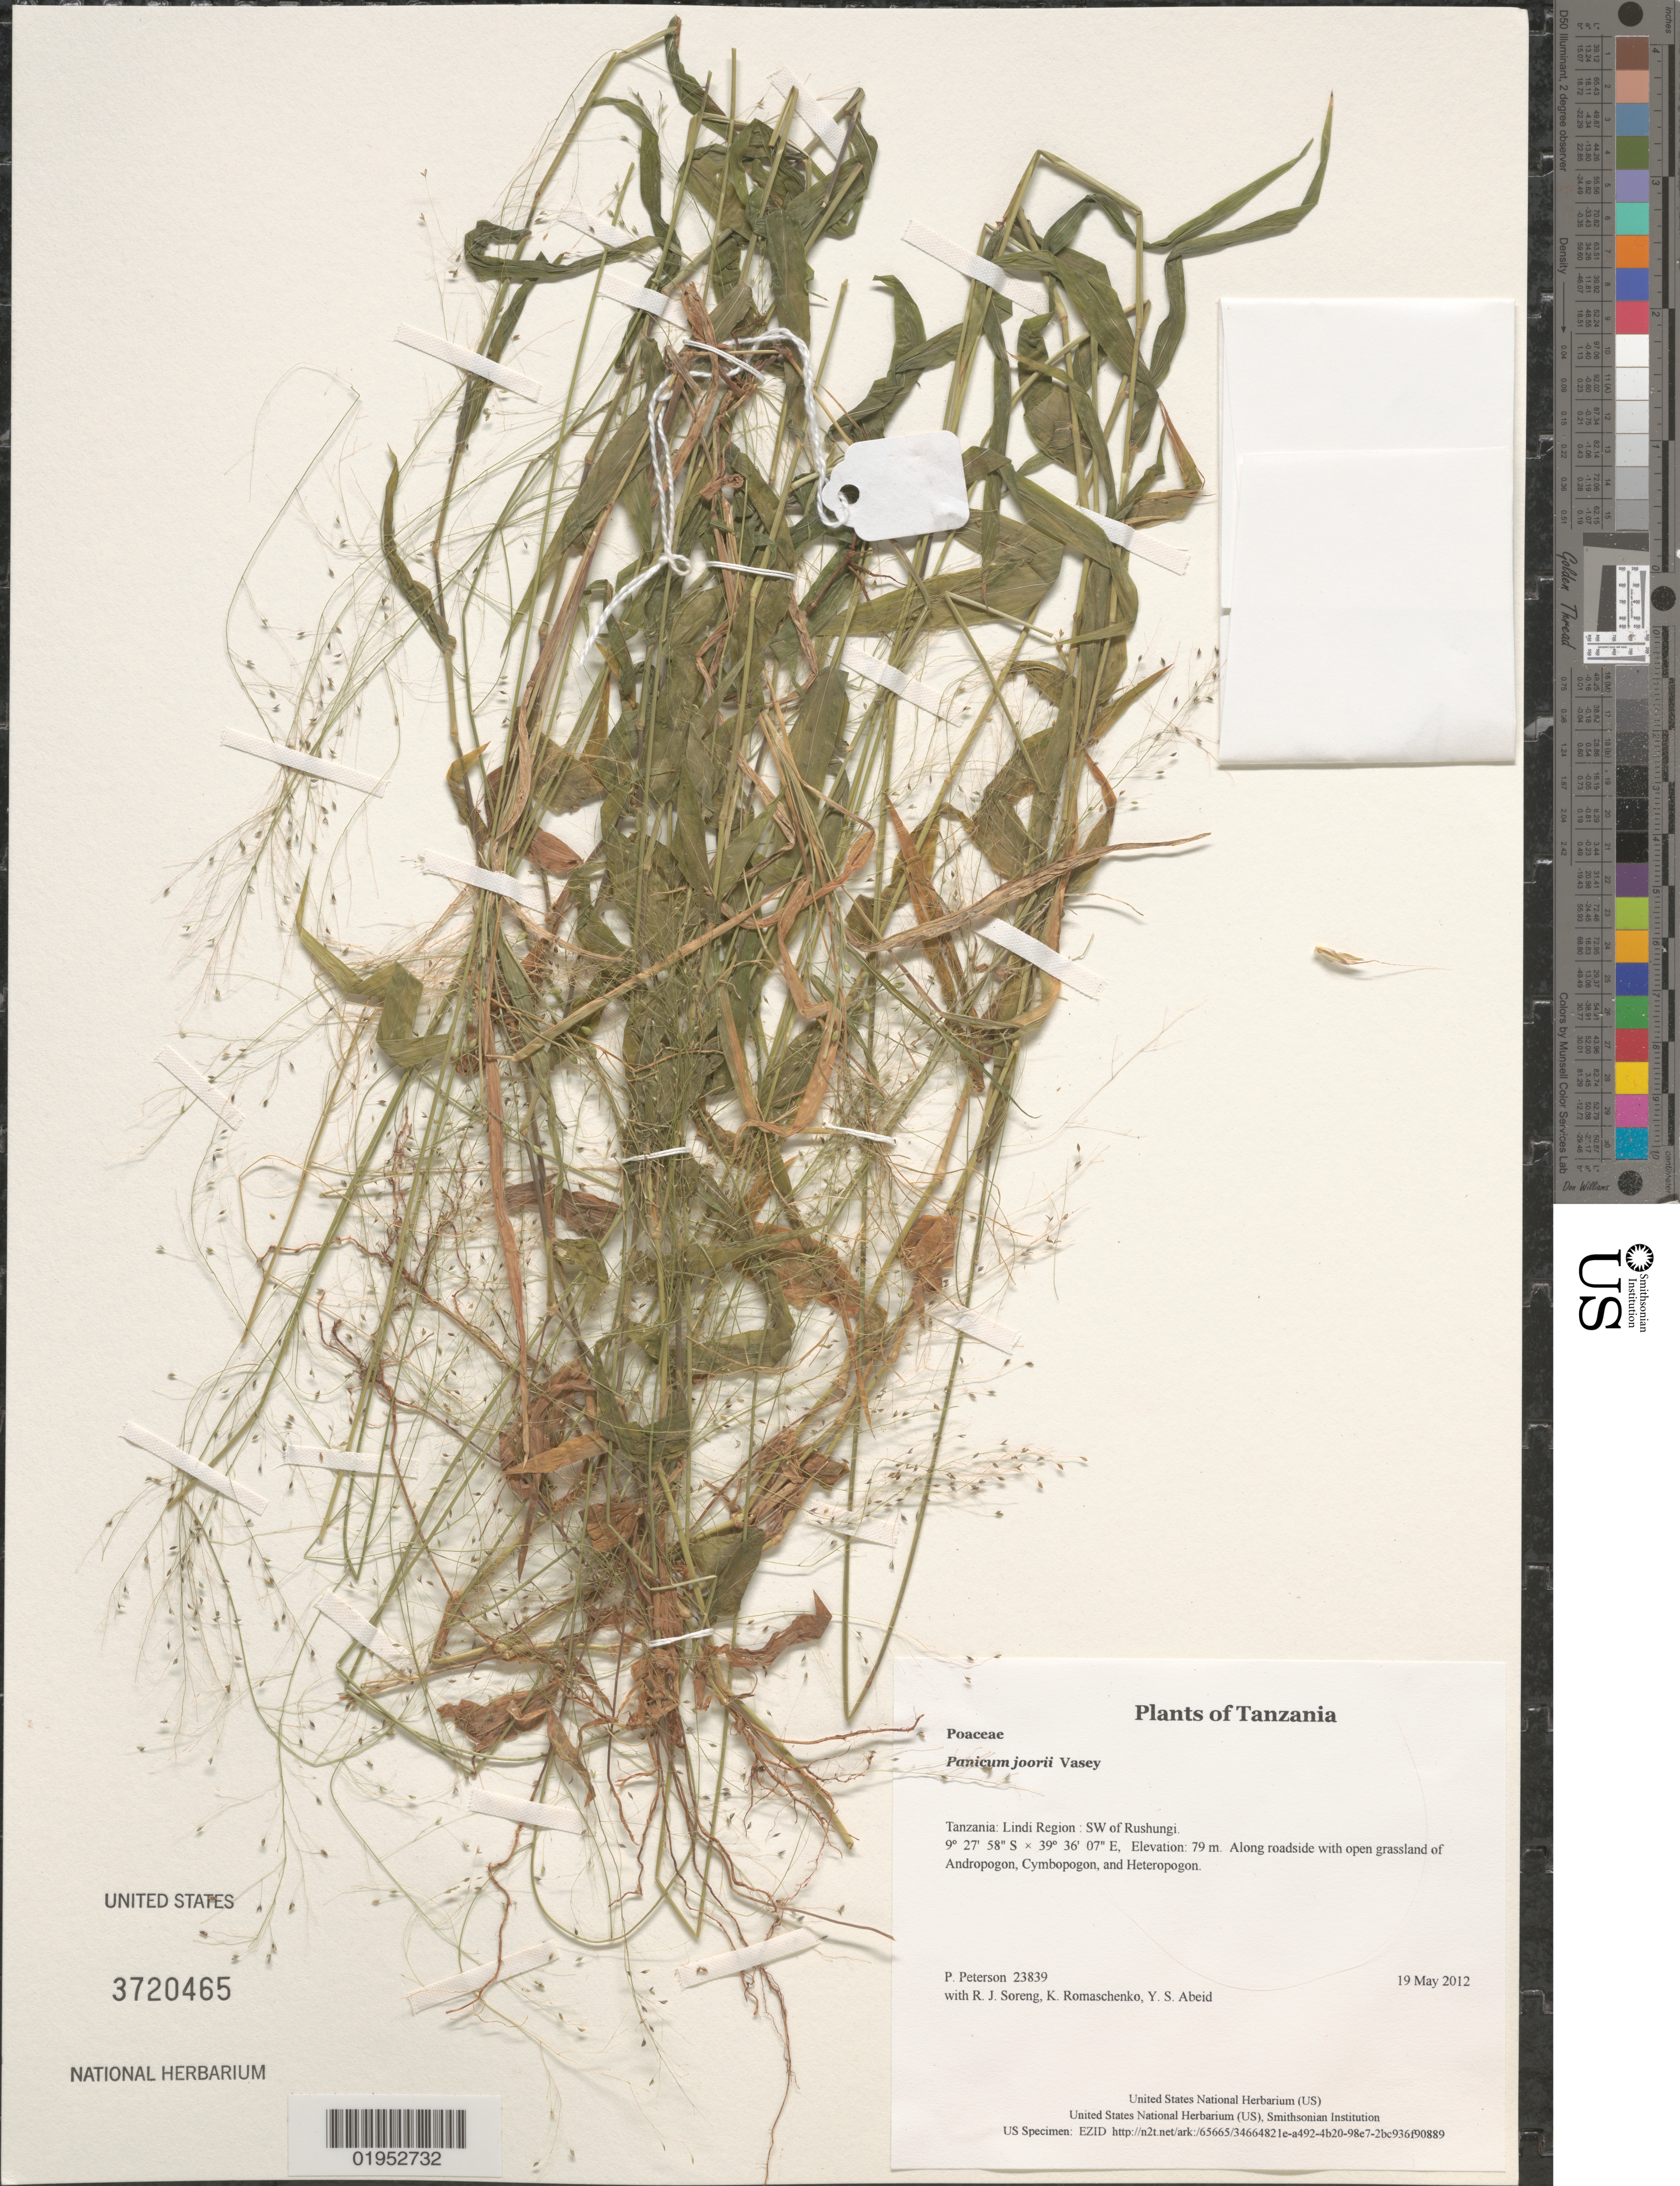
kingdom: Plantae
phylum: Tracheophyta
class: Liliopsida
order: Poales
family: Poaceae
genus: Panicum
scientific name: Panicum sp.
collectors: P. M. Peterson, R. J. Soreng, K. Romaschenko & Y. Abeid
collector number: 23839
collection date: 2012-05-19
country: Tanzania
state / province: Lindi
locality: SW of Rushungi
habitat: Along roadside with open grassland of Andropogon, Cymbopogon, and Heteropogon.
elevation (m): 79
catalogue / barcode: US 3720465